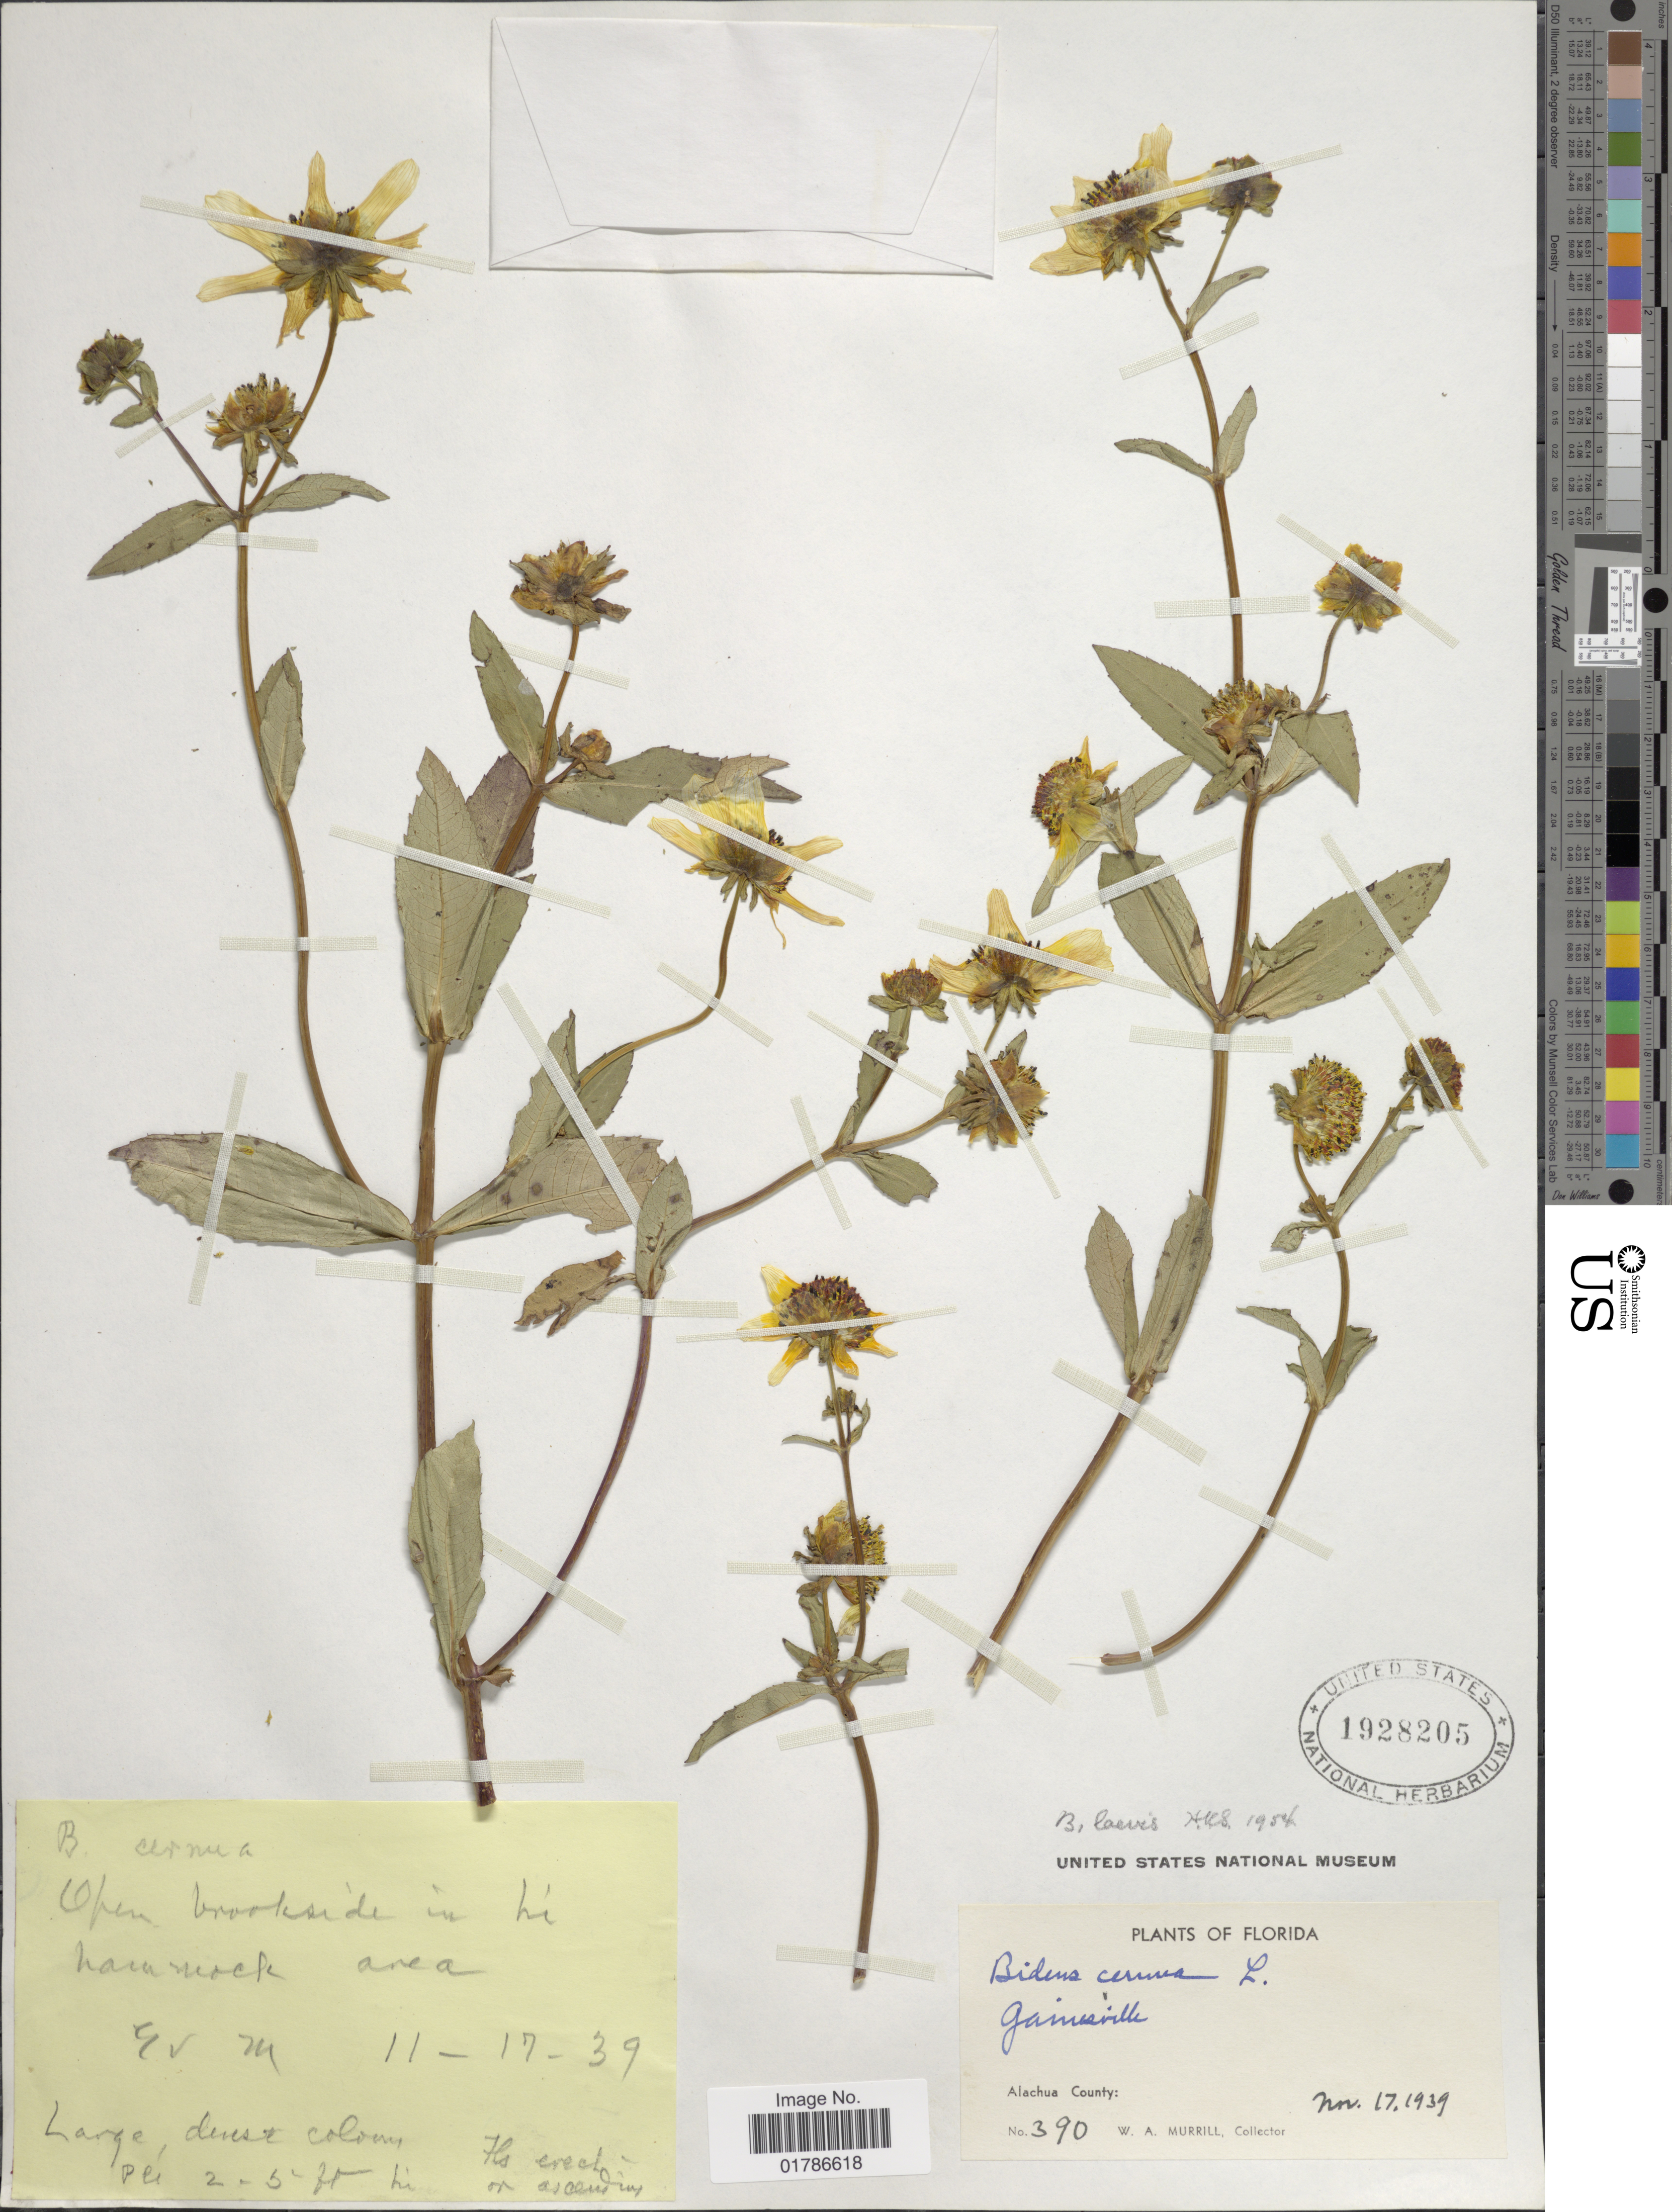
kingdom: Plantae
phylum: Tracheophyta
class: Magnoliopsida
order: Asterales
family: Asteraceae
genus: Bidens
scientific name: Bidens laevis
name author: (L.) Britton, Stearns & Poggenb.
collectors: W. A. Murrill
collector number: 390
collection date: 1939-11-17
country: United States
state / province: Florida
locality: Gainesville, Alachua County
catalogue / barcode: US 1928205